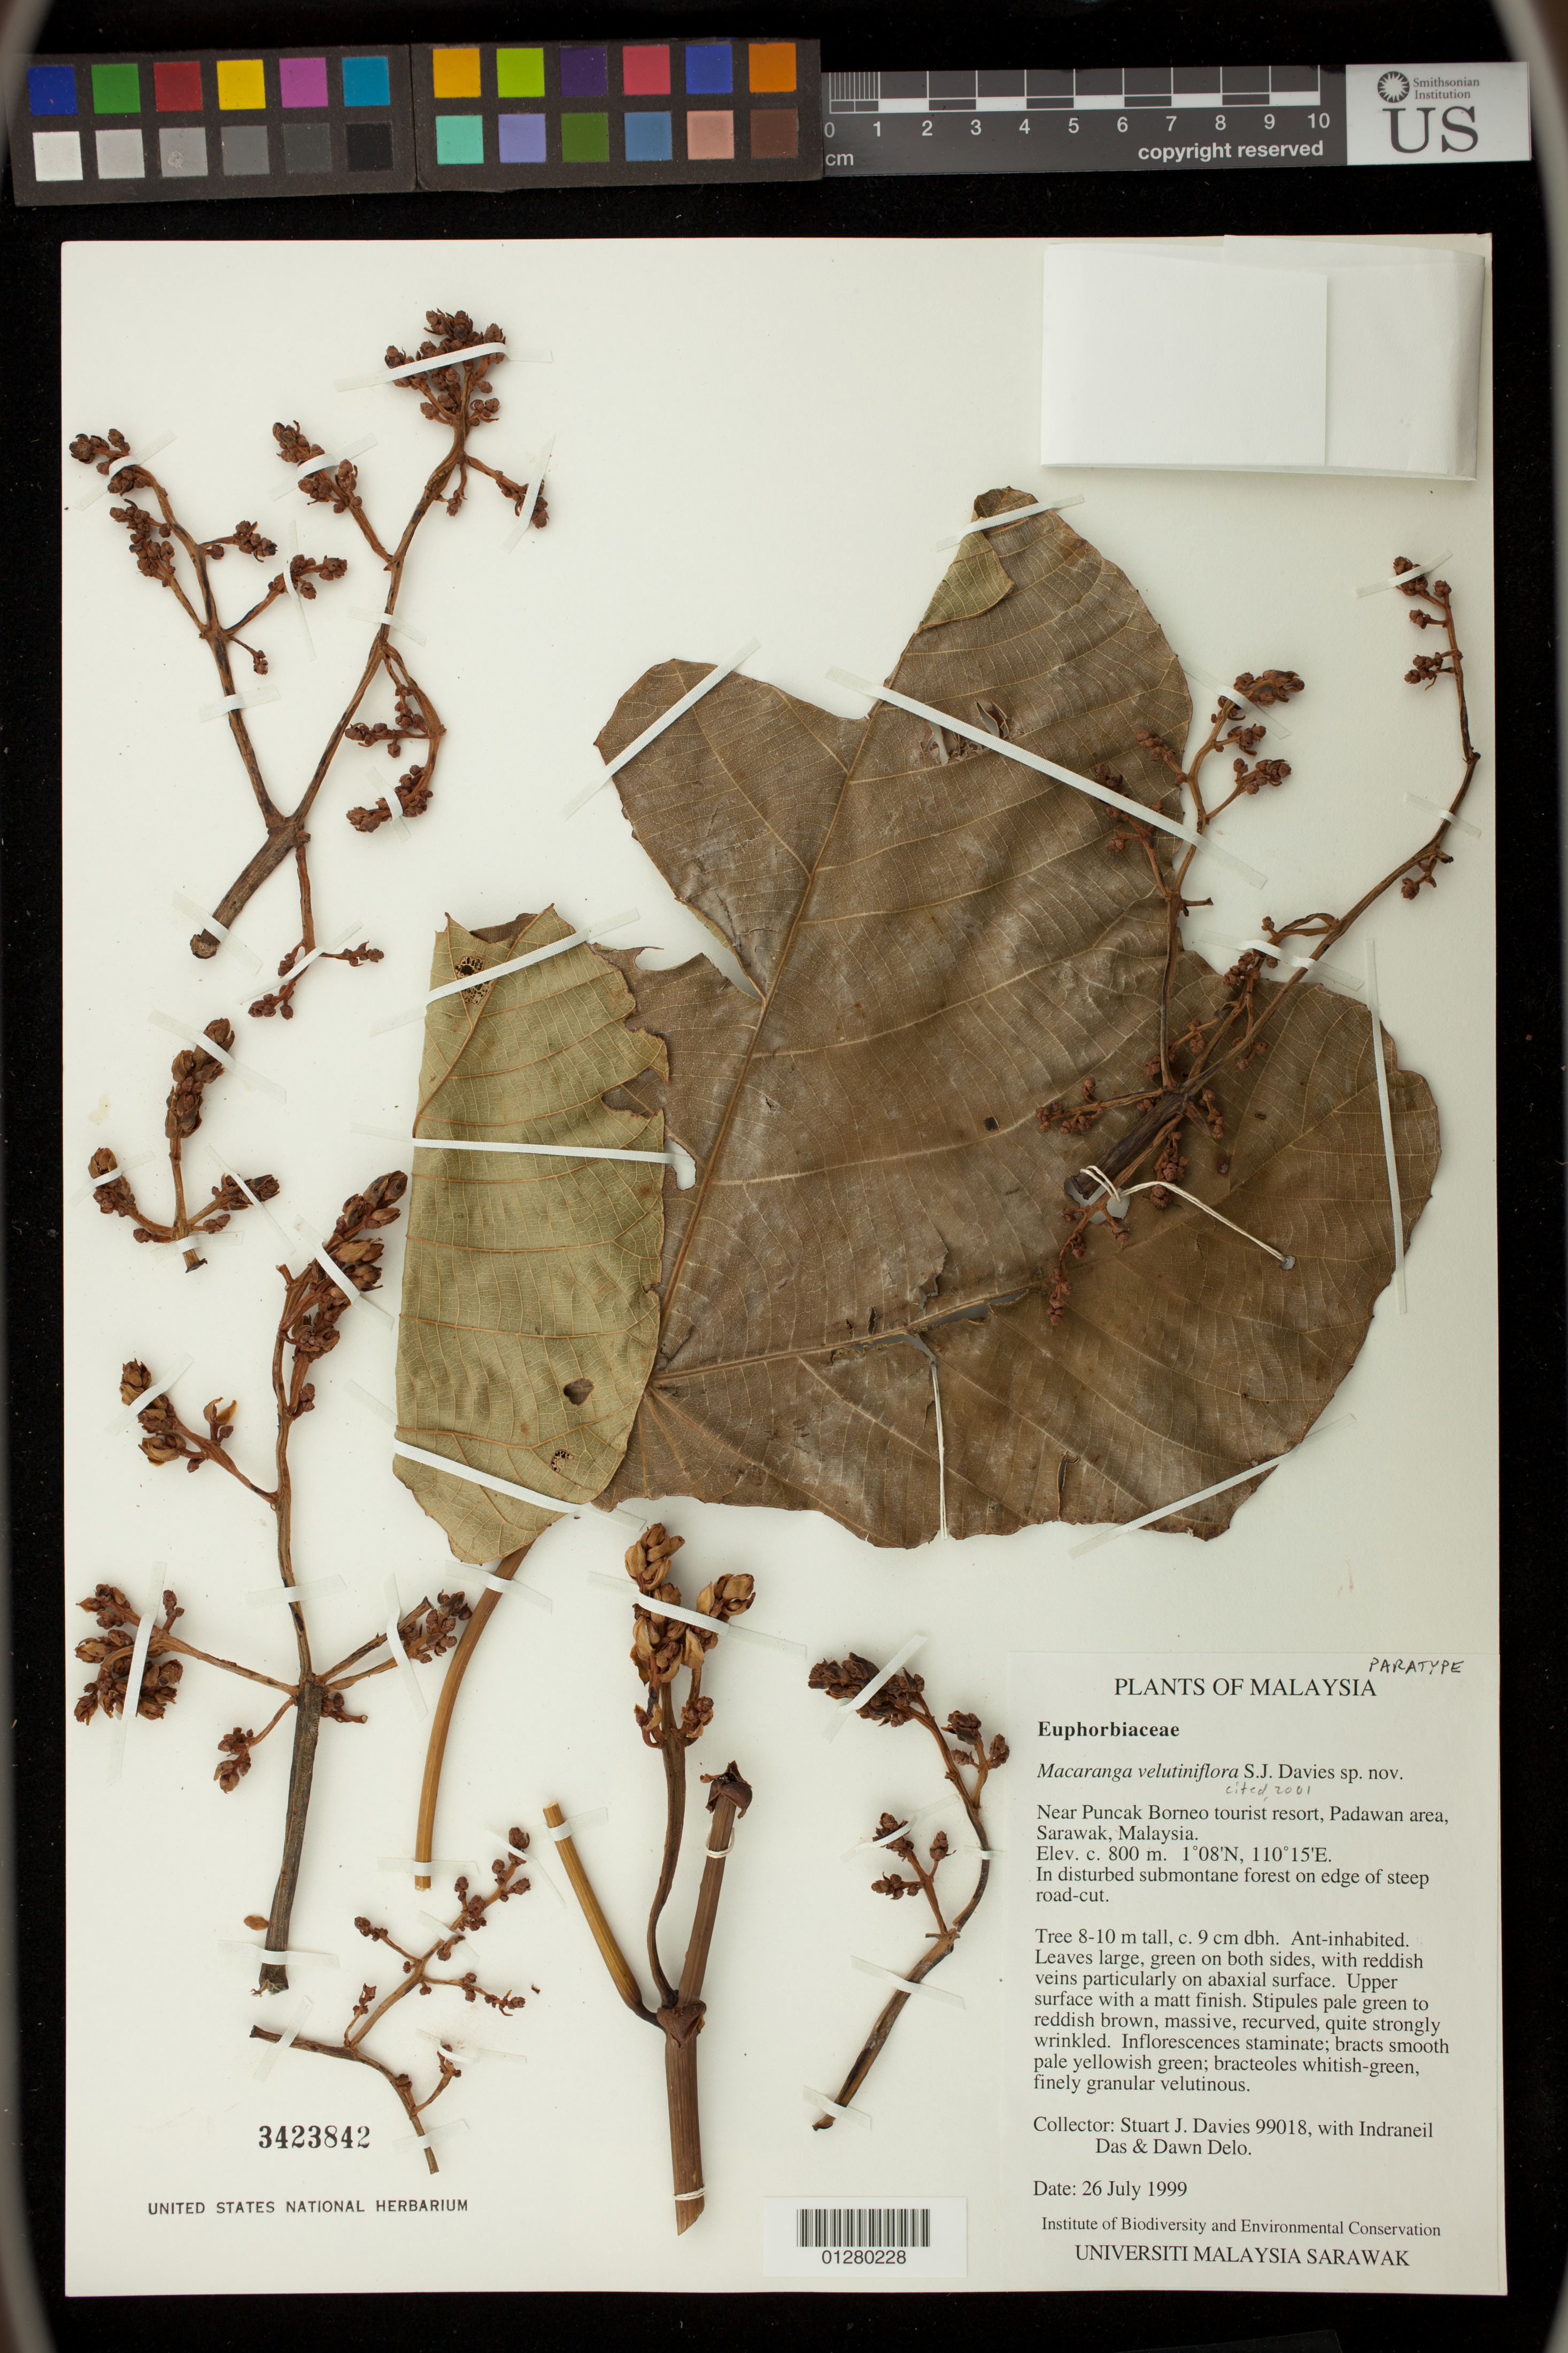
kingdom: Plantae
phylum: Tracheophyta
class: Magnoliopsida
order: Malpighiales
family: Euphorbiaceae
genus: Macaranga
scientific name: Macaranga velutiniflora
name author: S.J. Davies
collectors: S. Davies, I. Das & D. Delo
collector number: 99018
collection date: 1999-07-26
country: Malaysia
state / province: Sarawak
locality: Near Puncak Borneo tourist resort, Padawan area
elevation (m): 800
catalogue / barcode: US 3423842